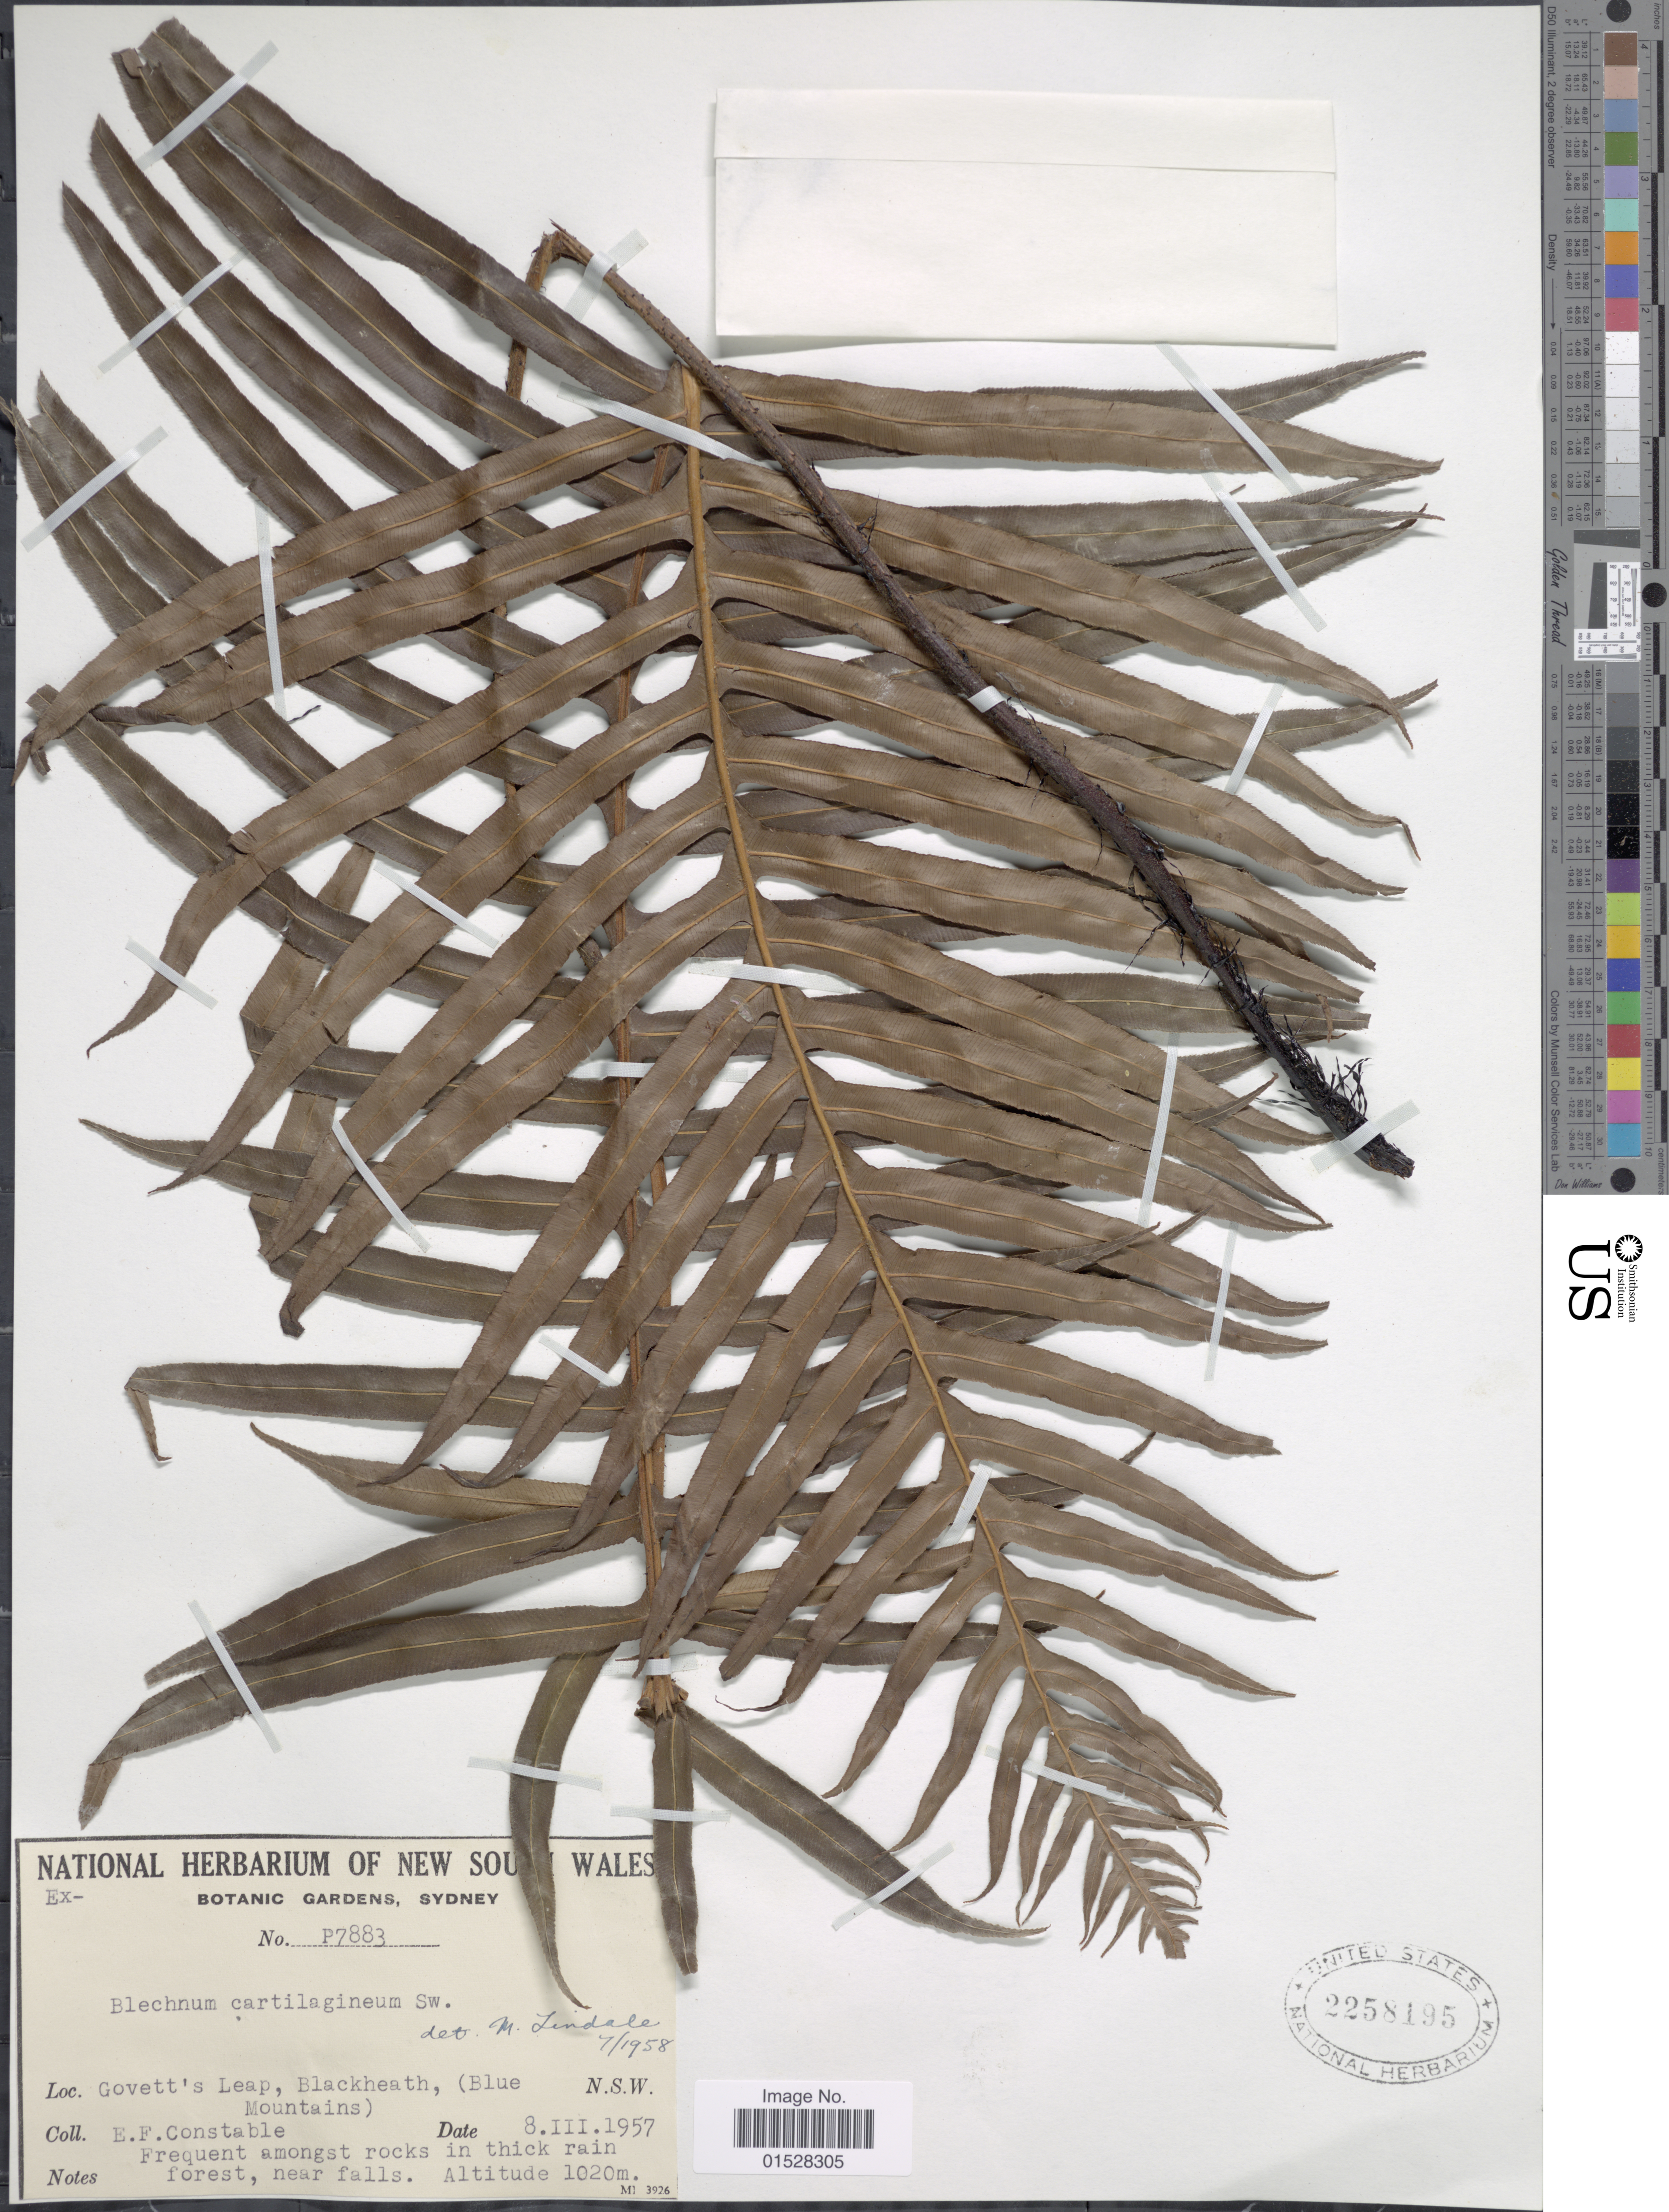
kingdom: Plantae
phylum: Tracheophyta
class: Polypodiopsida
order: Polypodiales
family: Blechnaceae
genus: Blechnum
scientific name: Blechnum cartilagineum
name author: Sw.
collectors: E. F. Constable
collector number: P7883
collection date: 1957-03-08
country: Australia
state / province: New South Wales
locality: Govett's Leap, Blackheath, (Blue Mountains).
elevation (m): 1020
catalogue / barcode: US 2258195